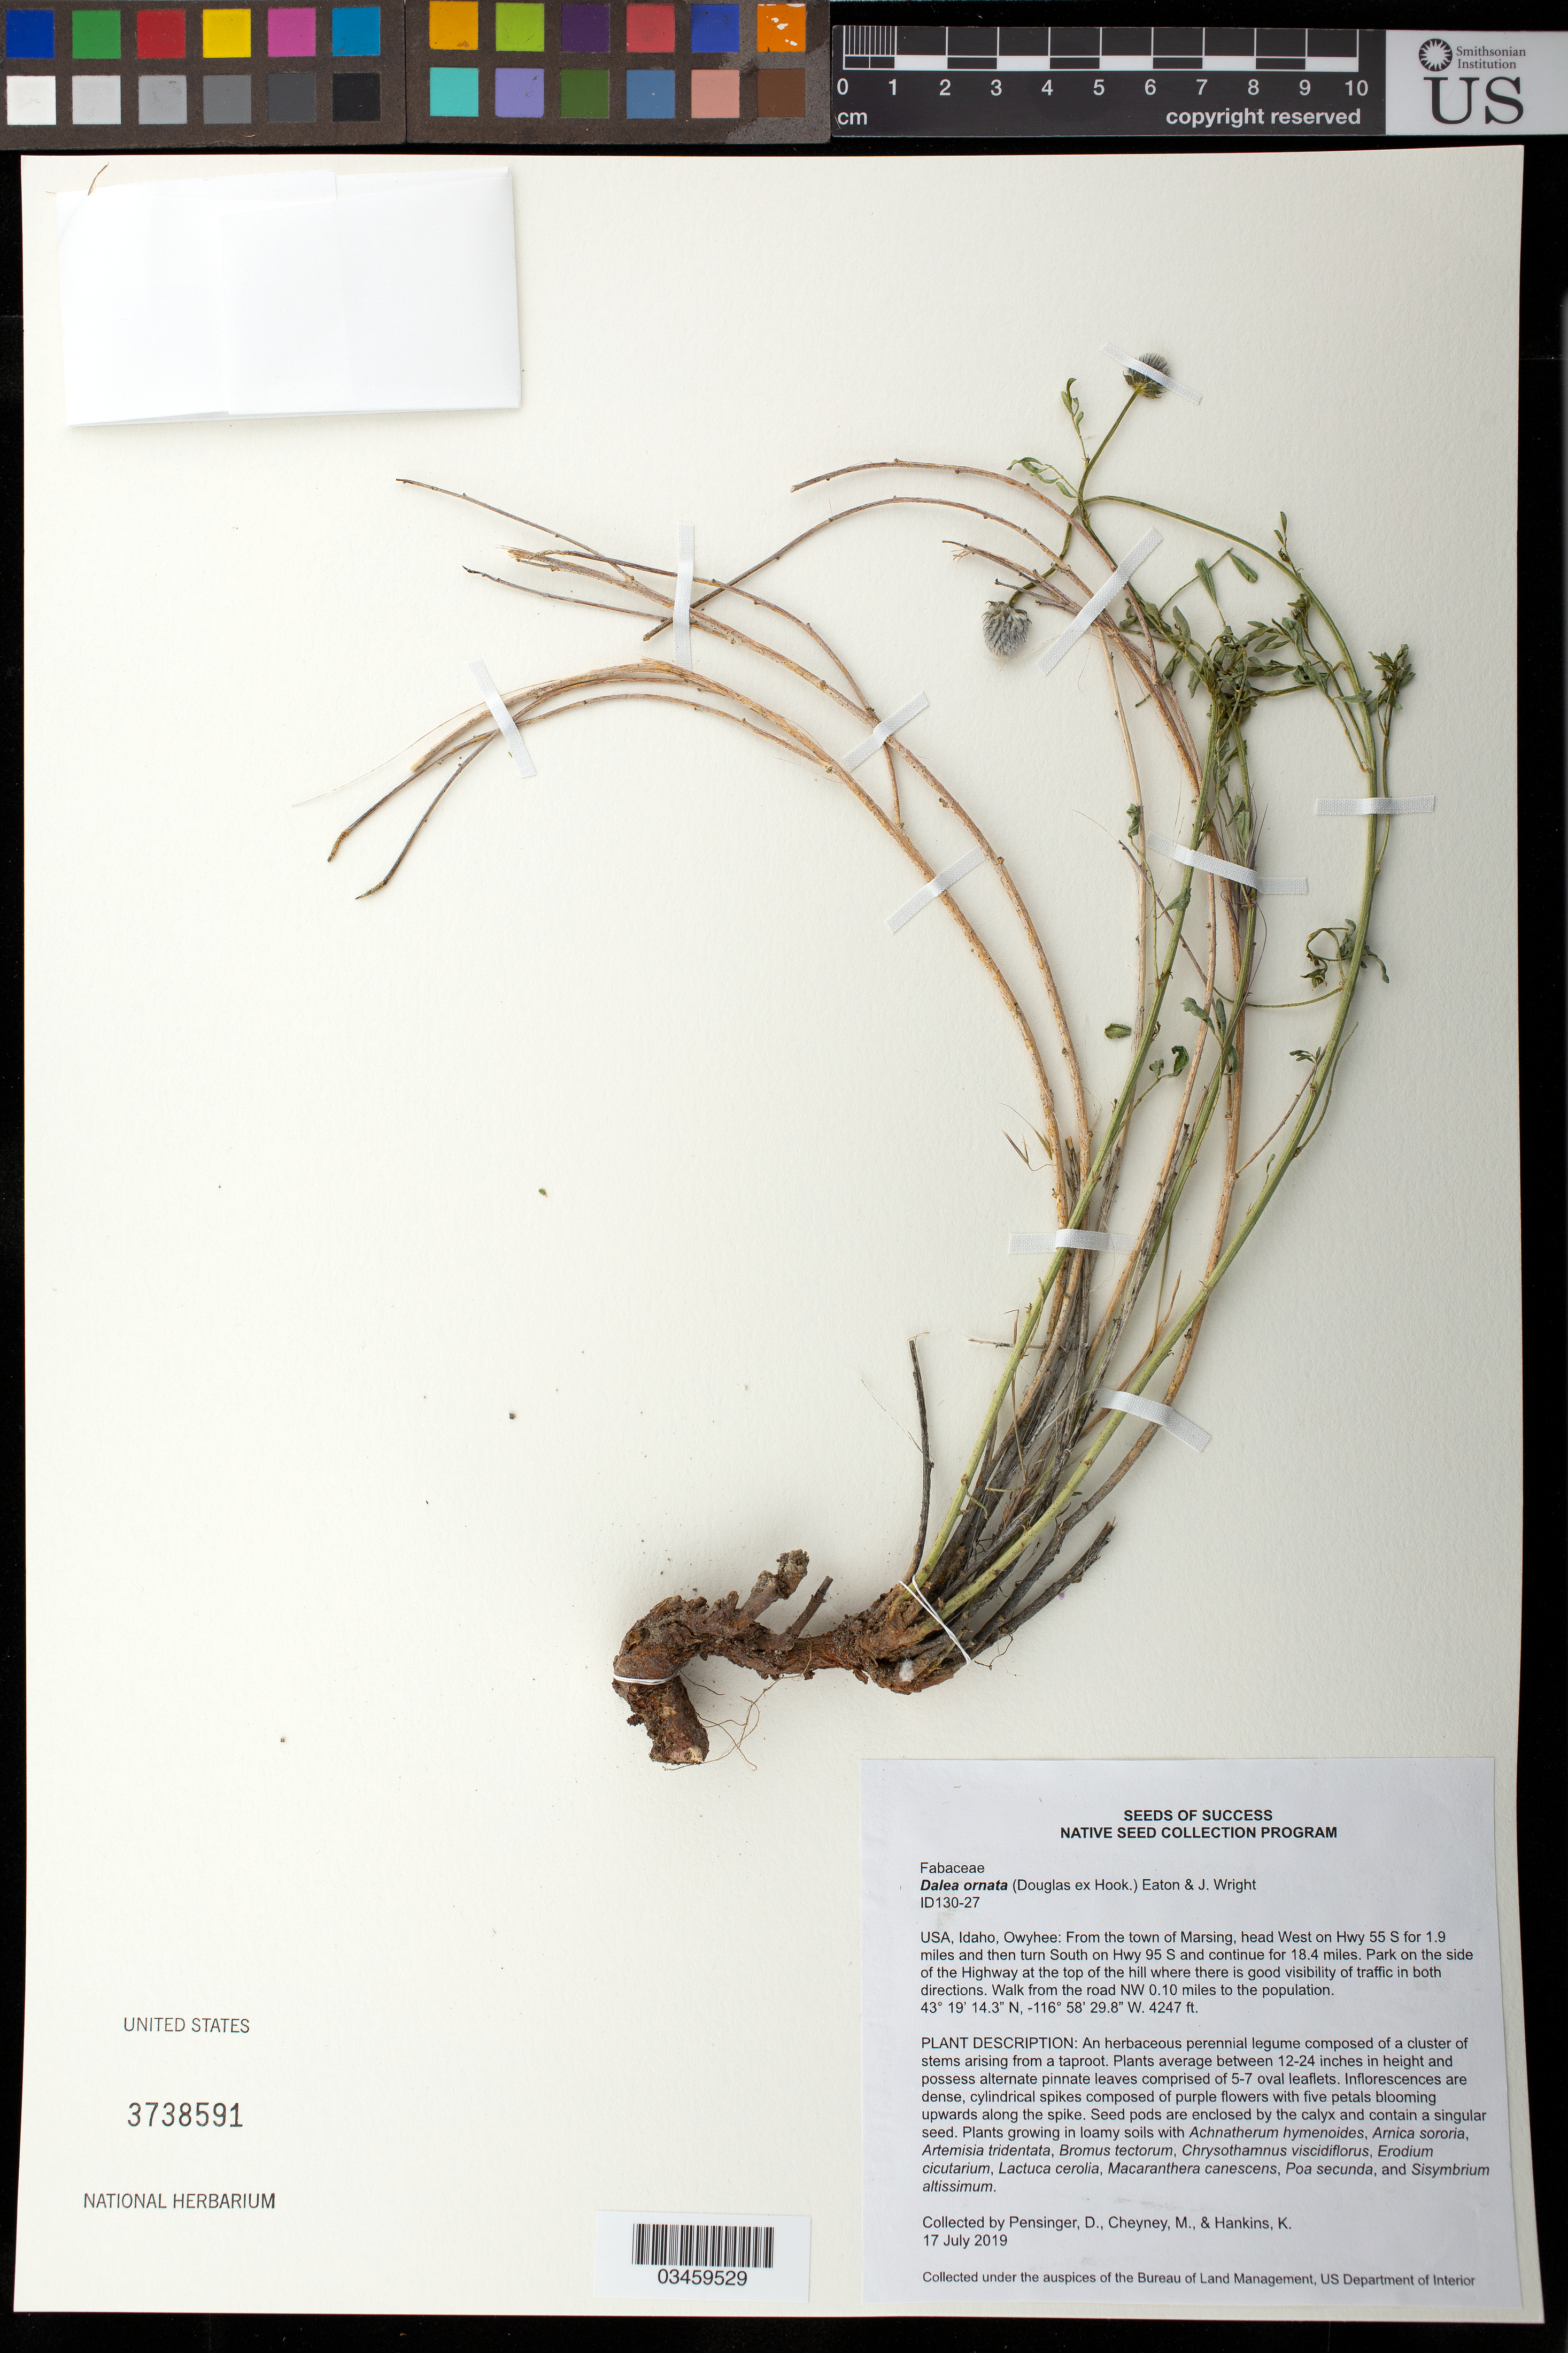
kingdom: Plantae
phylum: Tracheophyta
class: Magnoliopsida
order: Fabales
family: Fabaceae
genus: Dalea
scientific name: Dalea ornata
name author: (Hook.) Eaton & Wright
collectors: D. Pensinger, M. Cheyne & K. Hankins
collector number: ID130-37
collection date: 2019-07-17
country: United States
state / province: Idaho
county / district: Owyhee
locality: From Marsing, head W on Hwy 55S for 1.9 mi and turn S on Hwy 95S for 18.4 mi, walk from the road NW 0.1 mi to the population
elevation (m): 1294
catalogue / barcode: US 3738591